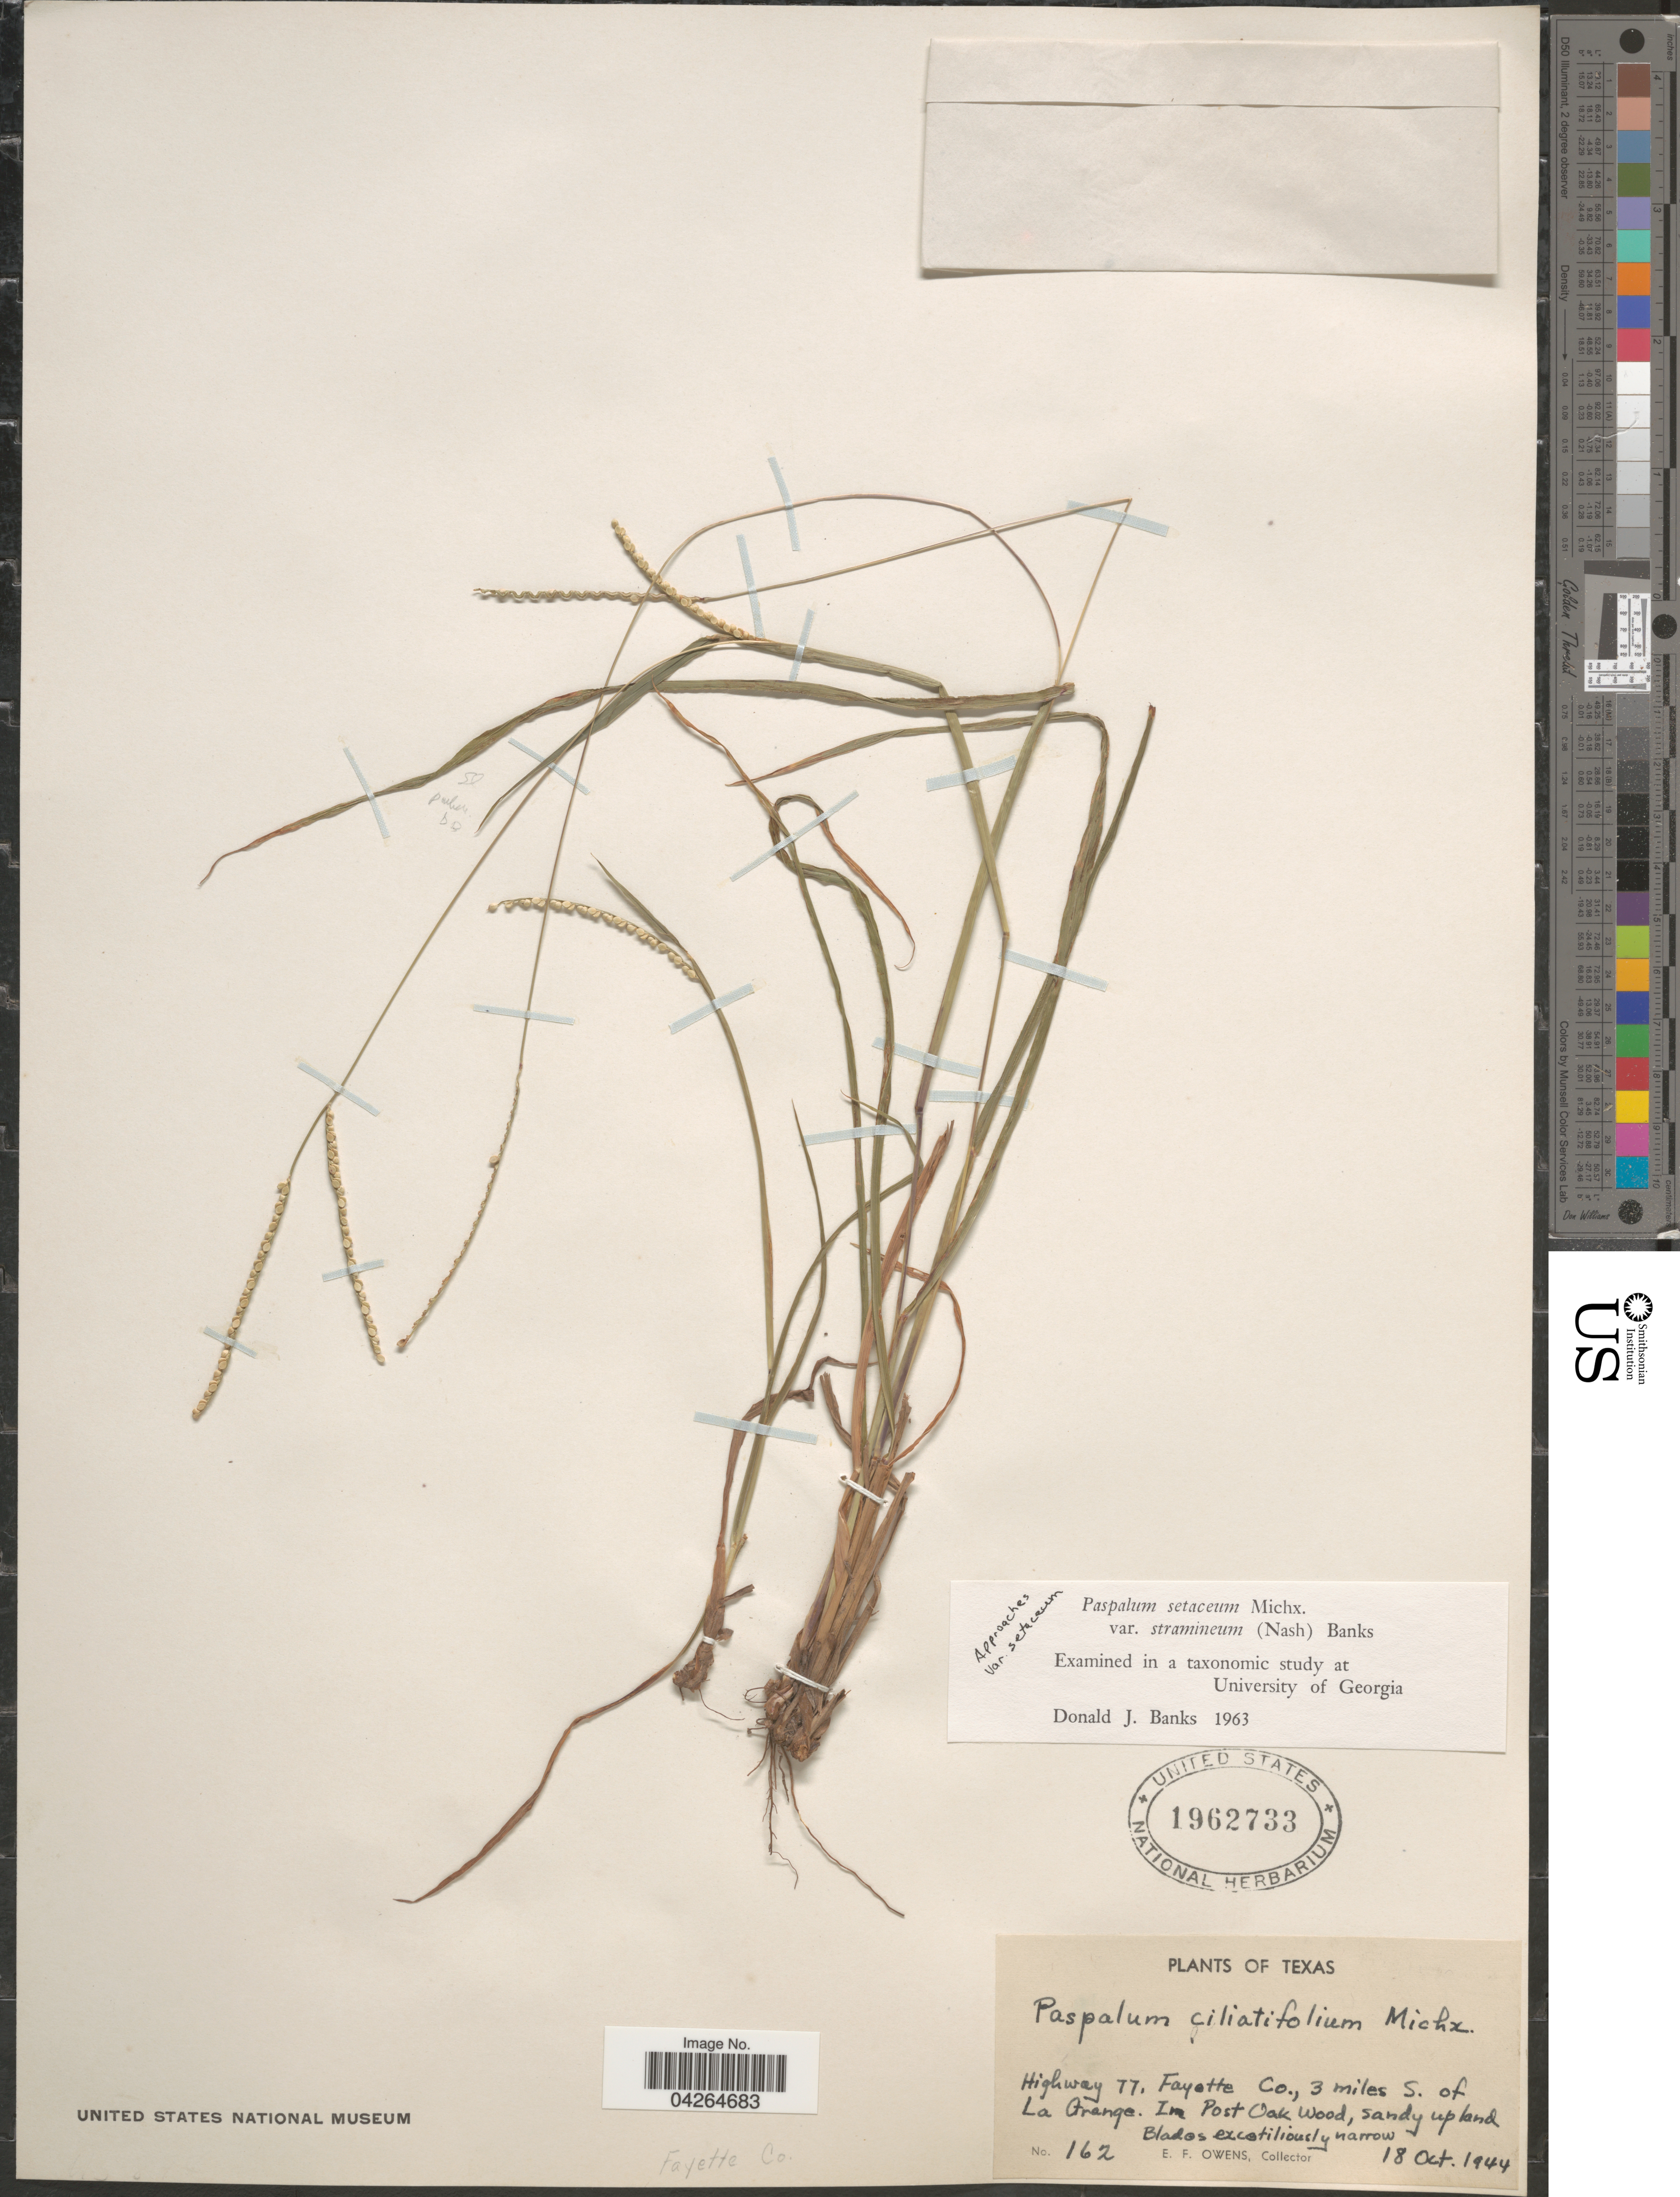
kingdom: Plantae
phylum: Tracheophyta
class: Liliopsida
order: Poales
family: Poaceae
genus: Paspalum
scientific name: Paspalum setaceum var. stramineum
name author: (Nash) D.J. Banks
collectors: E. Owens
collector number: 162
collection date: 1944-10-18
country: United States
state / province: Texas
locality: Highway 77, Fayette Co., 3 miles S. of La Orange. In Post Oak Wood.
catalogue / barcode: US 1962733